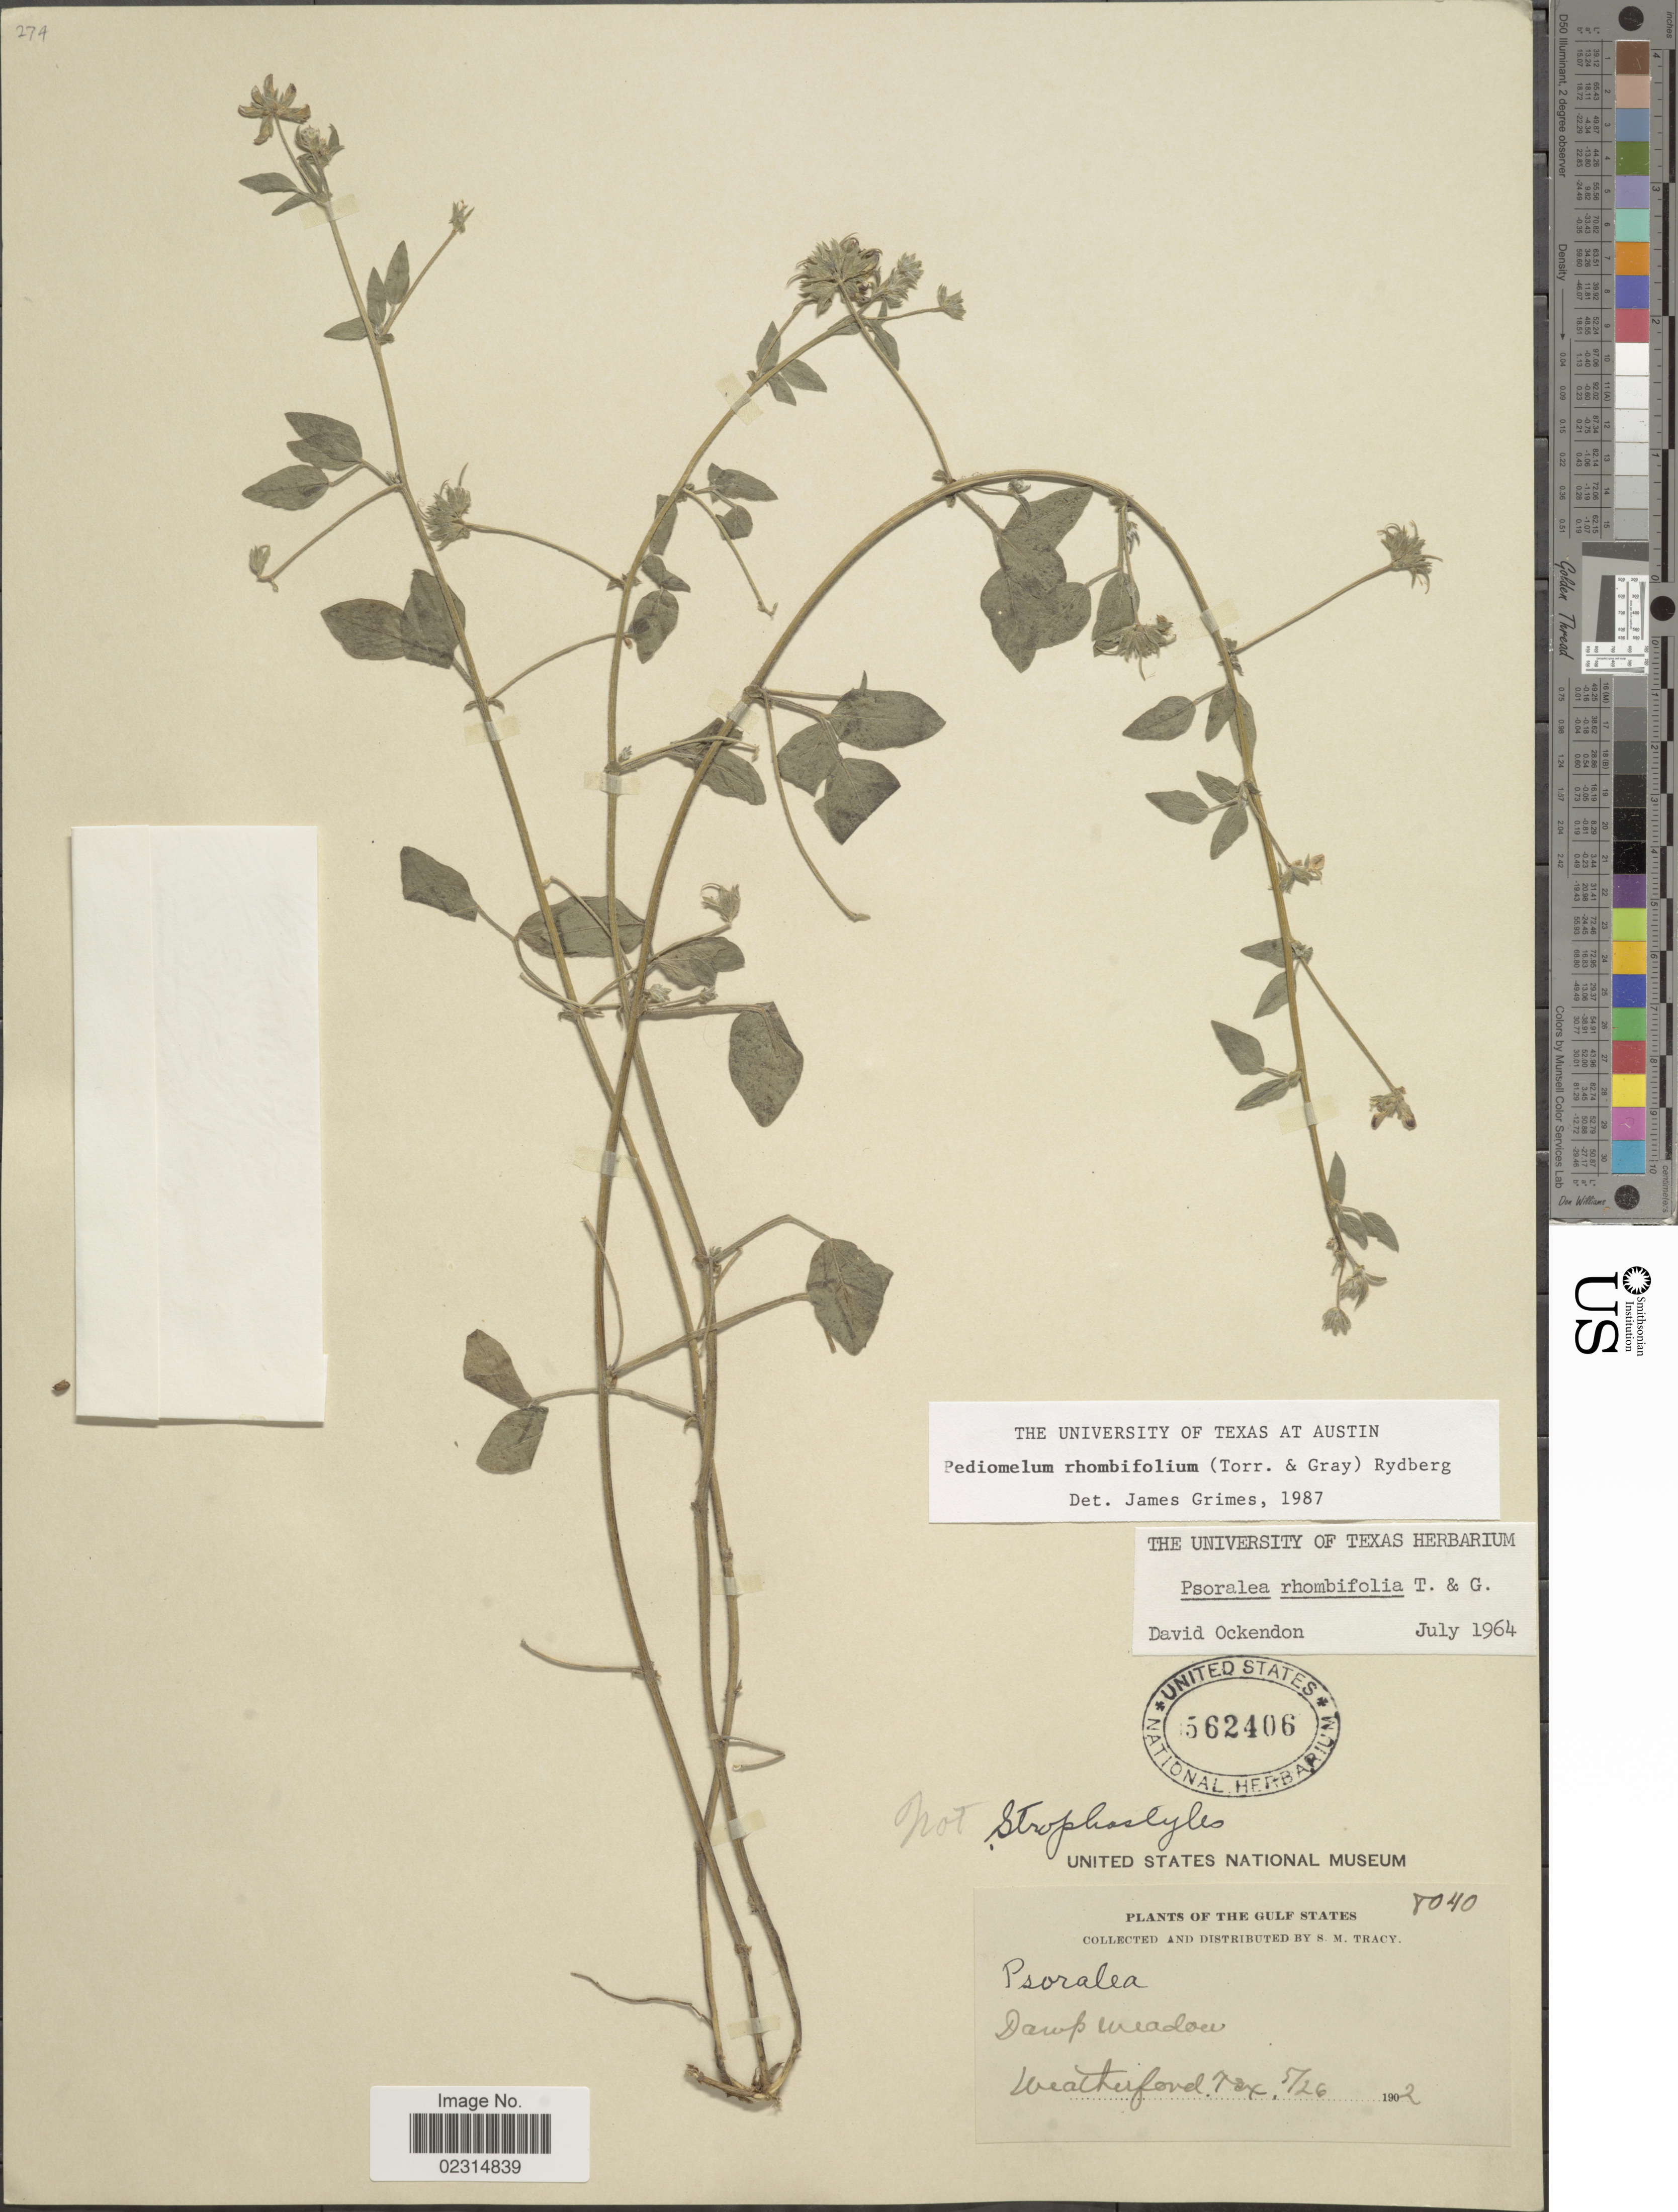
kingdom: Plantae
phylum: Tracheophyta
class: Magnoliopsida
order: Fabales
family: Fabaceae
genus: Pediomelum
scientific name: Pediomelum rhombifolium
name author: (Torr. & A. Gray) Rydb.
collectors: S. M. Tracy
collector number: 8040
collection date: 1902-05-26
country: United States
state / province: Texas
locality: The Gulf States, Damp meadow, Weatherford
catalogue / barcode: US 562406